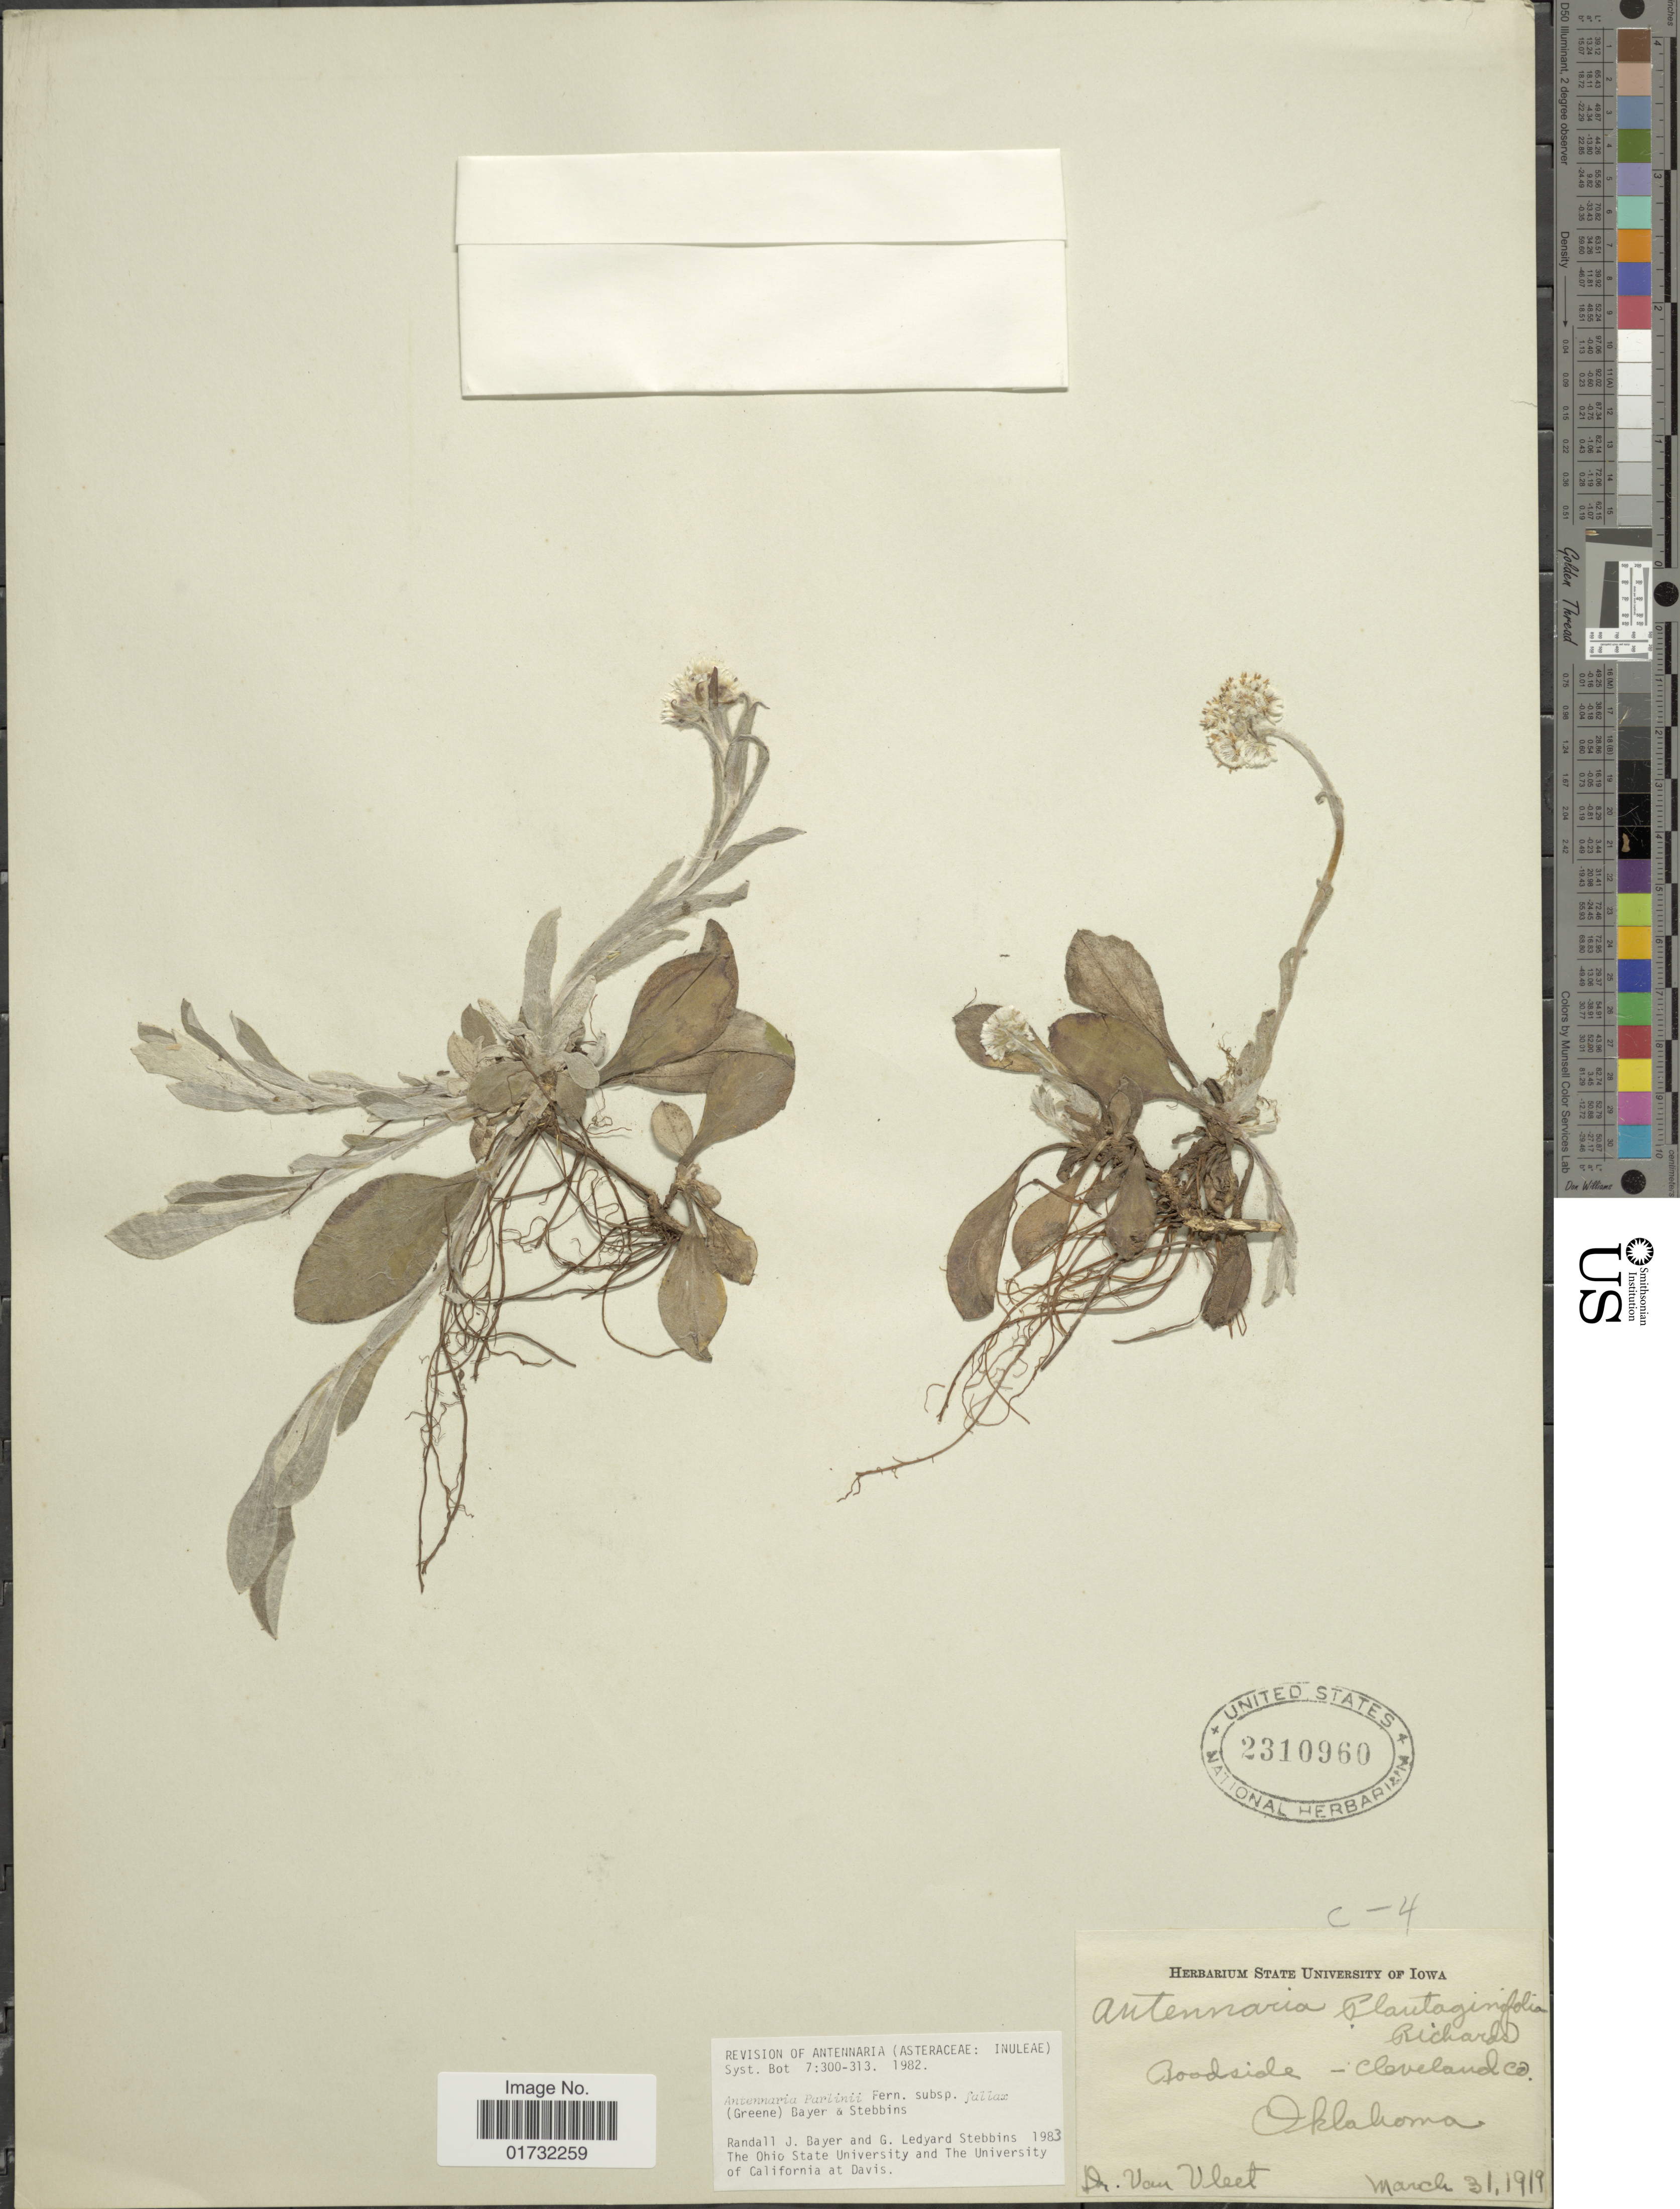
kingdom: Plantae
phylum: Tracheophyta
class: Magnoliopsida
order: Asterales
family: Asteraceae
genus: Antennaria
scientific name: Antennaria parlinii subsp. fallax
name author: (Greene) R.J. Bayer & Stebbins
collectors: W. Van Fleet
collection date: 1919-03-31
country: United States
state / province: Oklahoma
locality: Cleveland Co.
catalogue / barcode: US 2310960